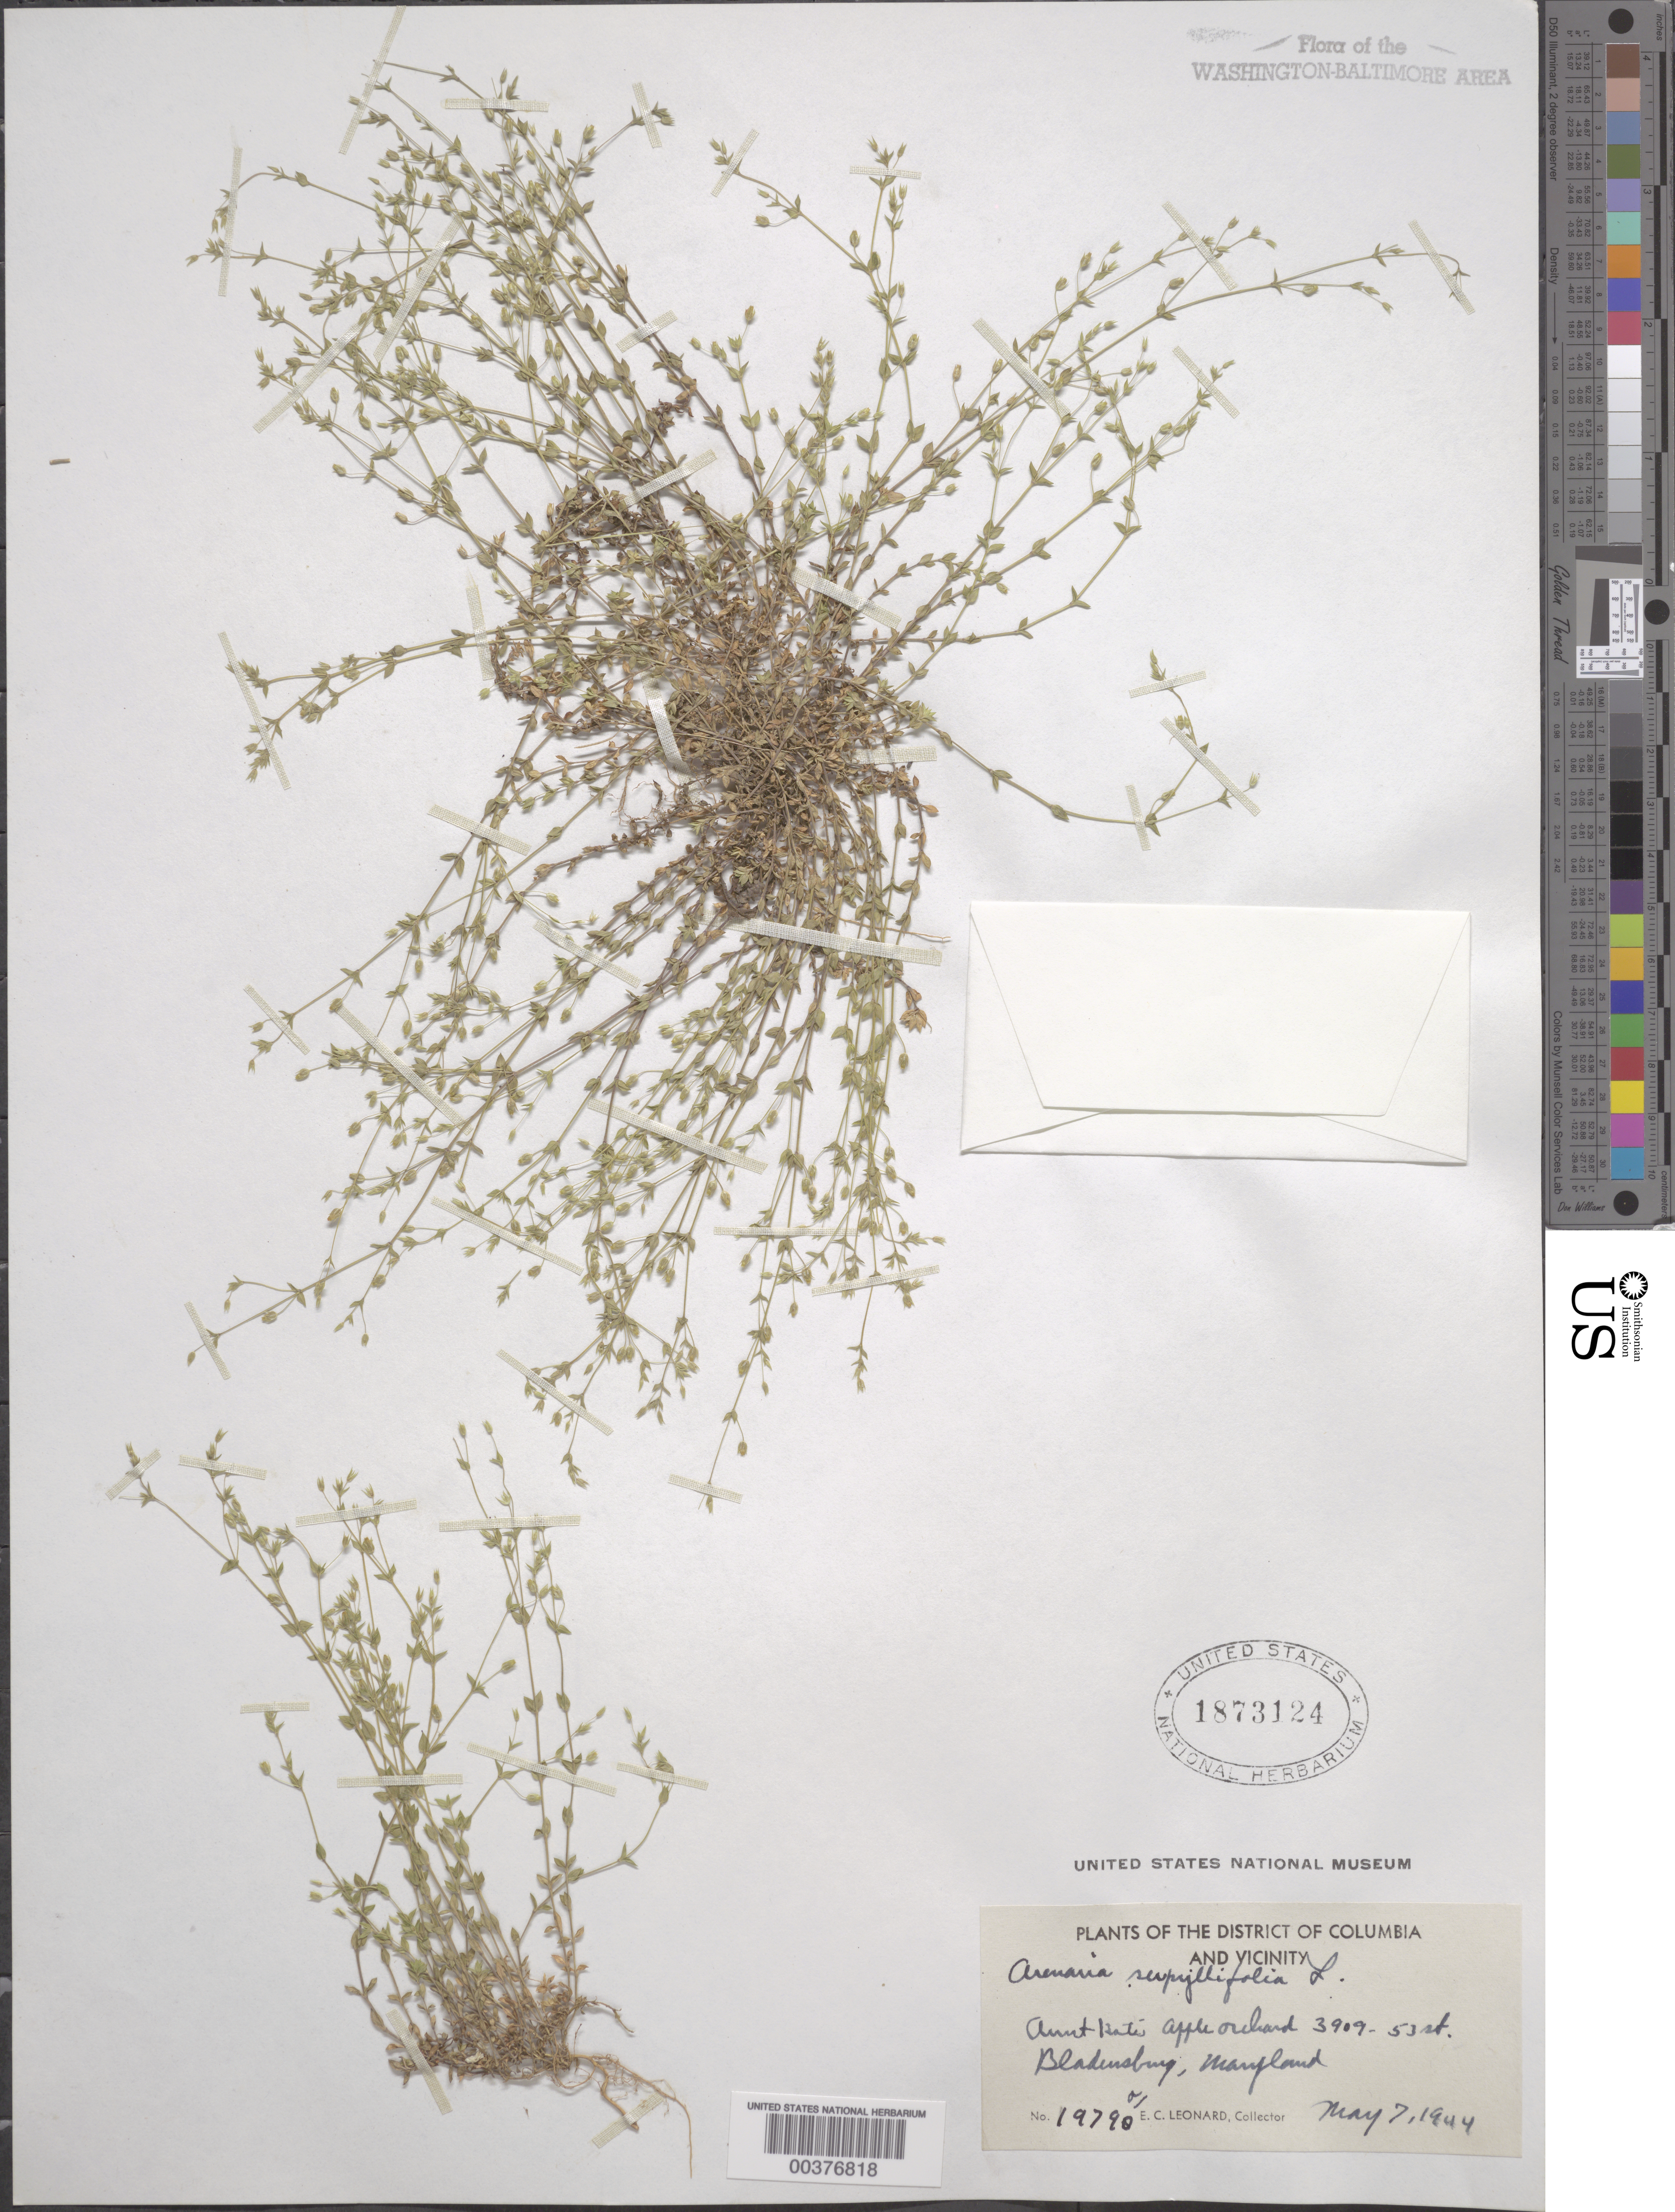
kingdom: Plantae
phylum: Tracheophyta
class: Magnoliopsida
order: Caryophyllales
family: Caryophyllaceae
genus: Arenaria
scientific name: Arenaria serpyllifolia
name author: L.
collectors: E. C. Leonard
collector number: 19790A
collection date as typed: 07 May 1944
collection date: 1944-05-07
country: United States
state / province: Maryland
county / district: Prince George's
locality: Bladensburg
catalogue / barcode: US 1873124